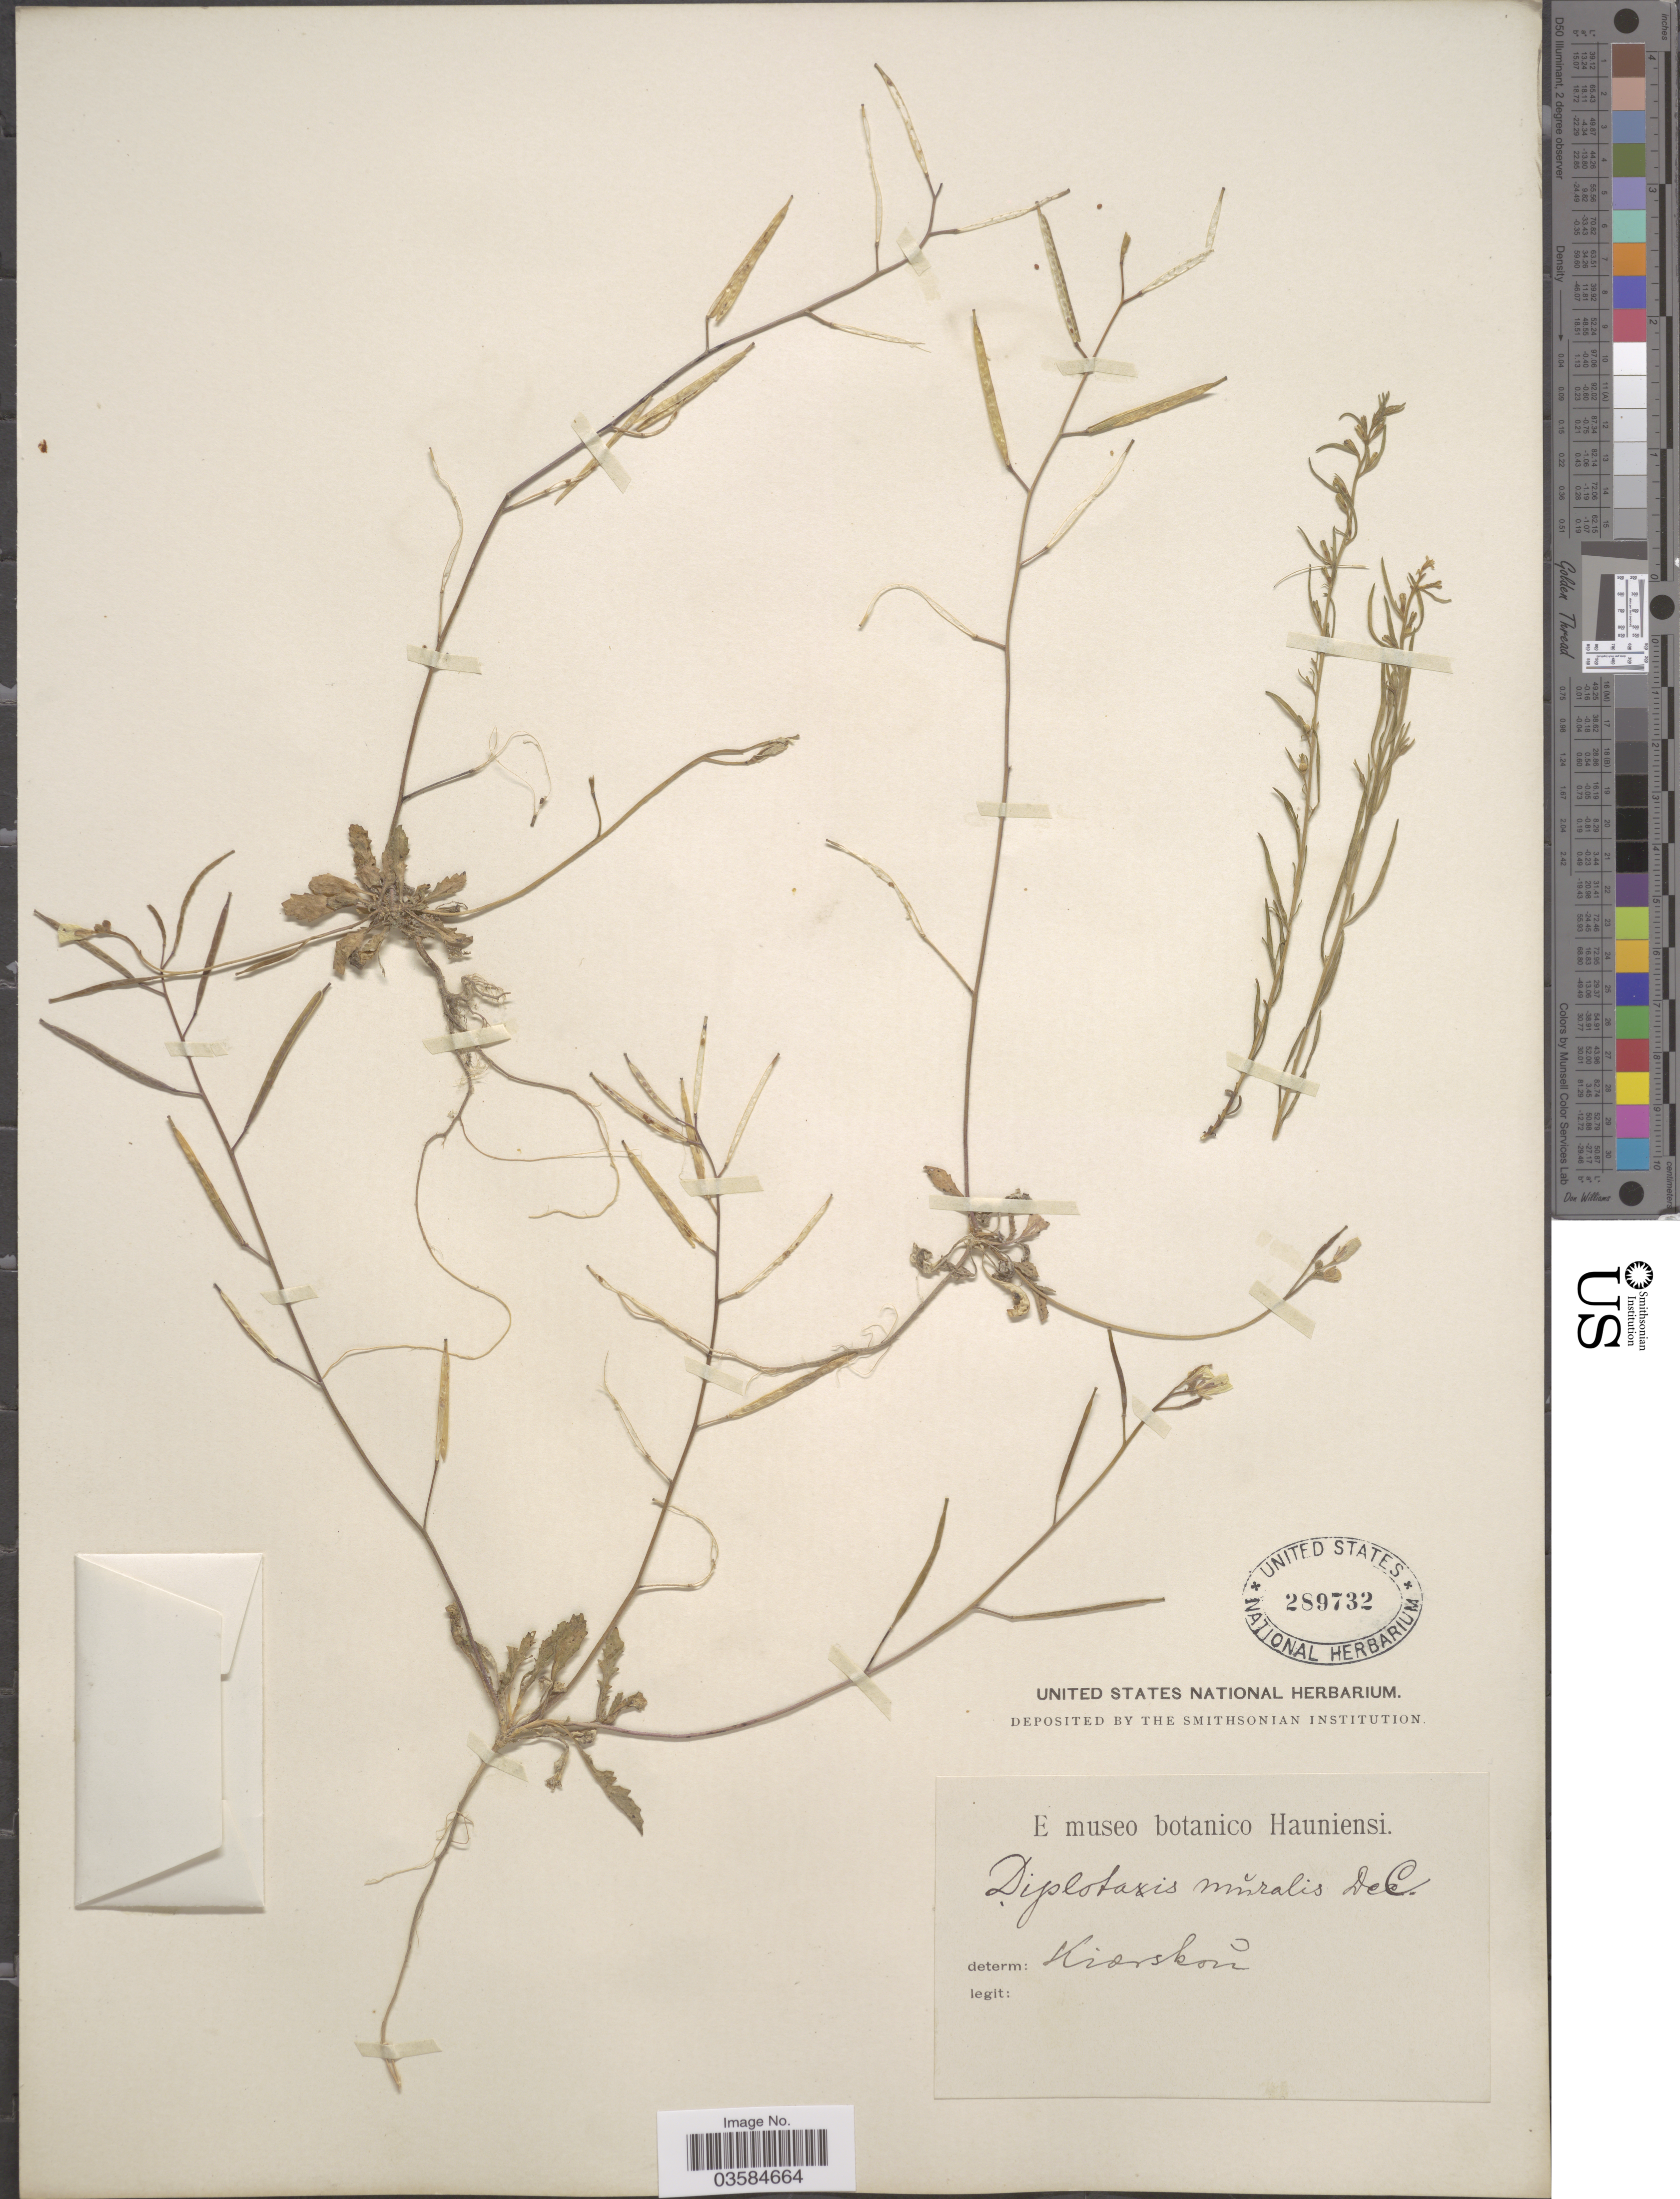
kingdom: Plantae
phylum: Tracheophyta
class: Magnoliopsida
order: Brassicales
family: Brassicaceae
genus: Diplotaxis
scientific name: Diplotaxis muralis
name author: (L.) DC.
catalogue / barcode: US 289732